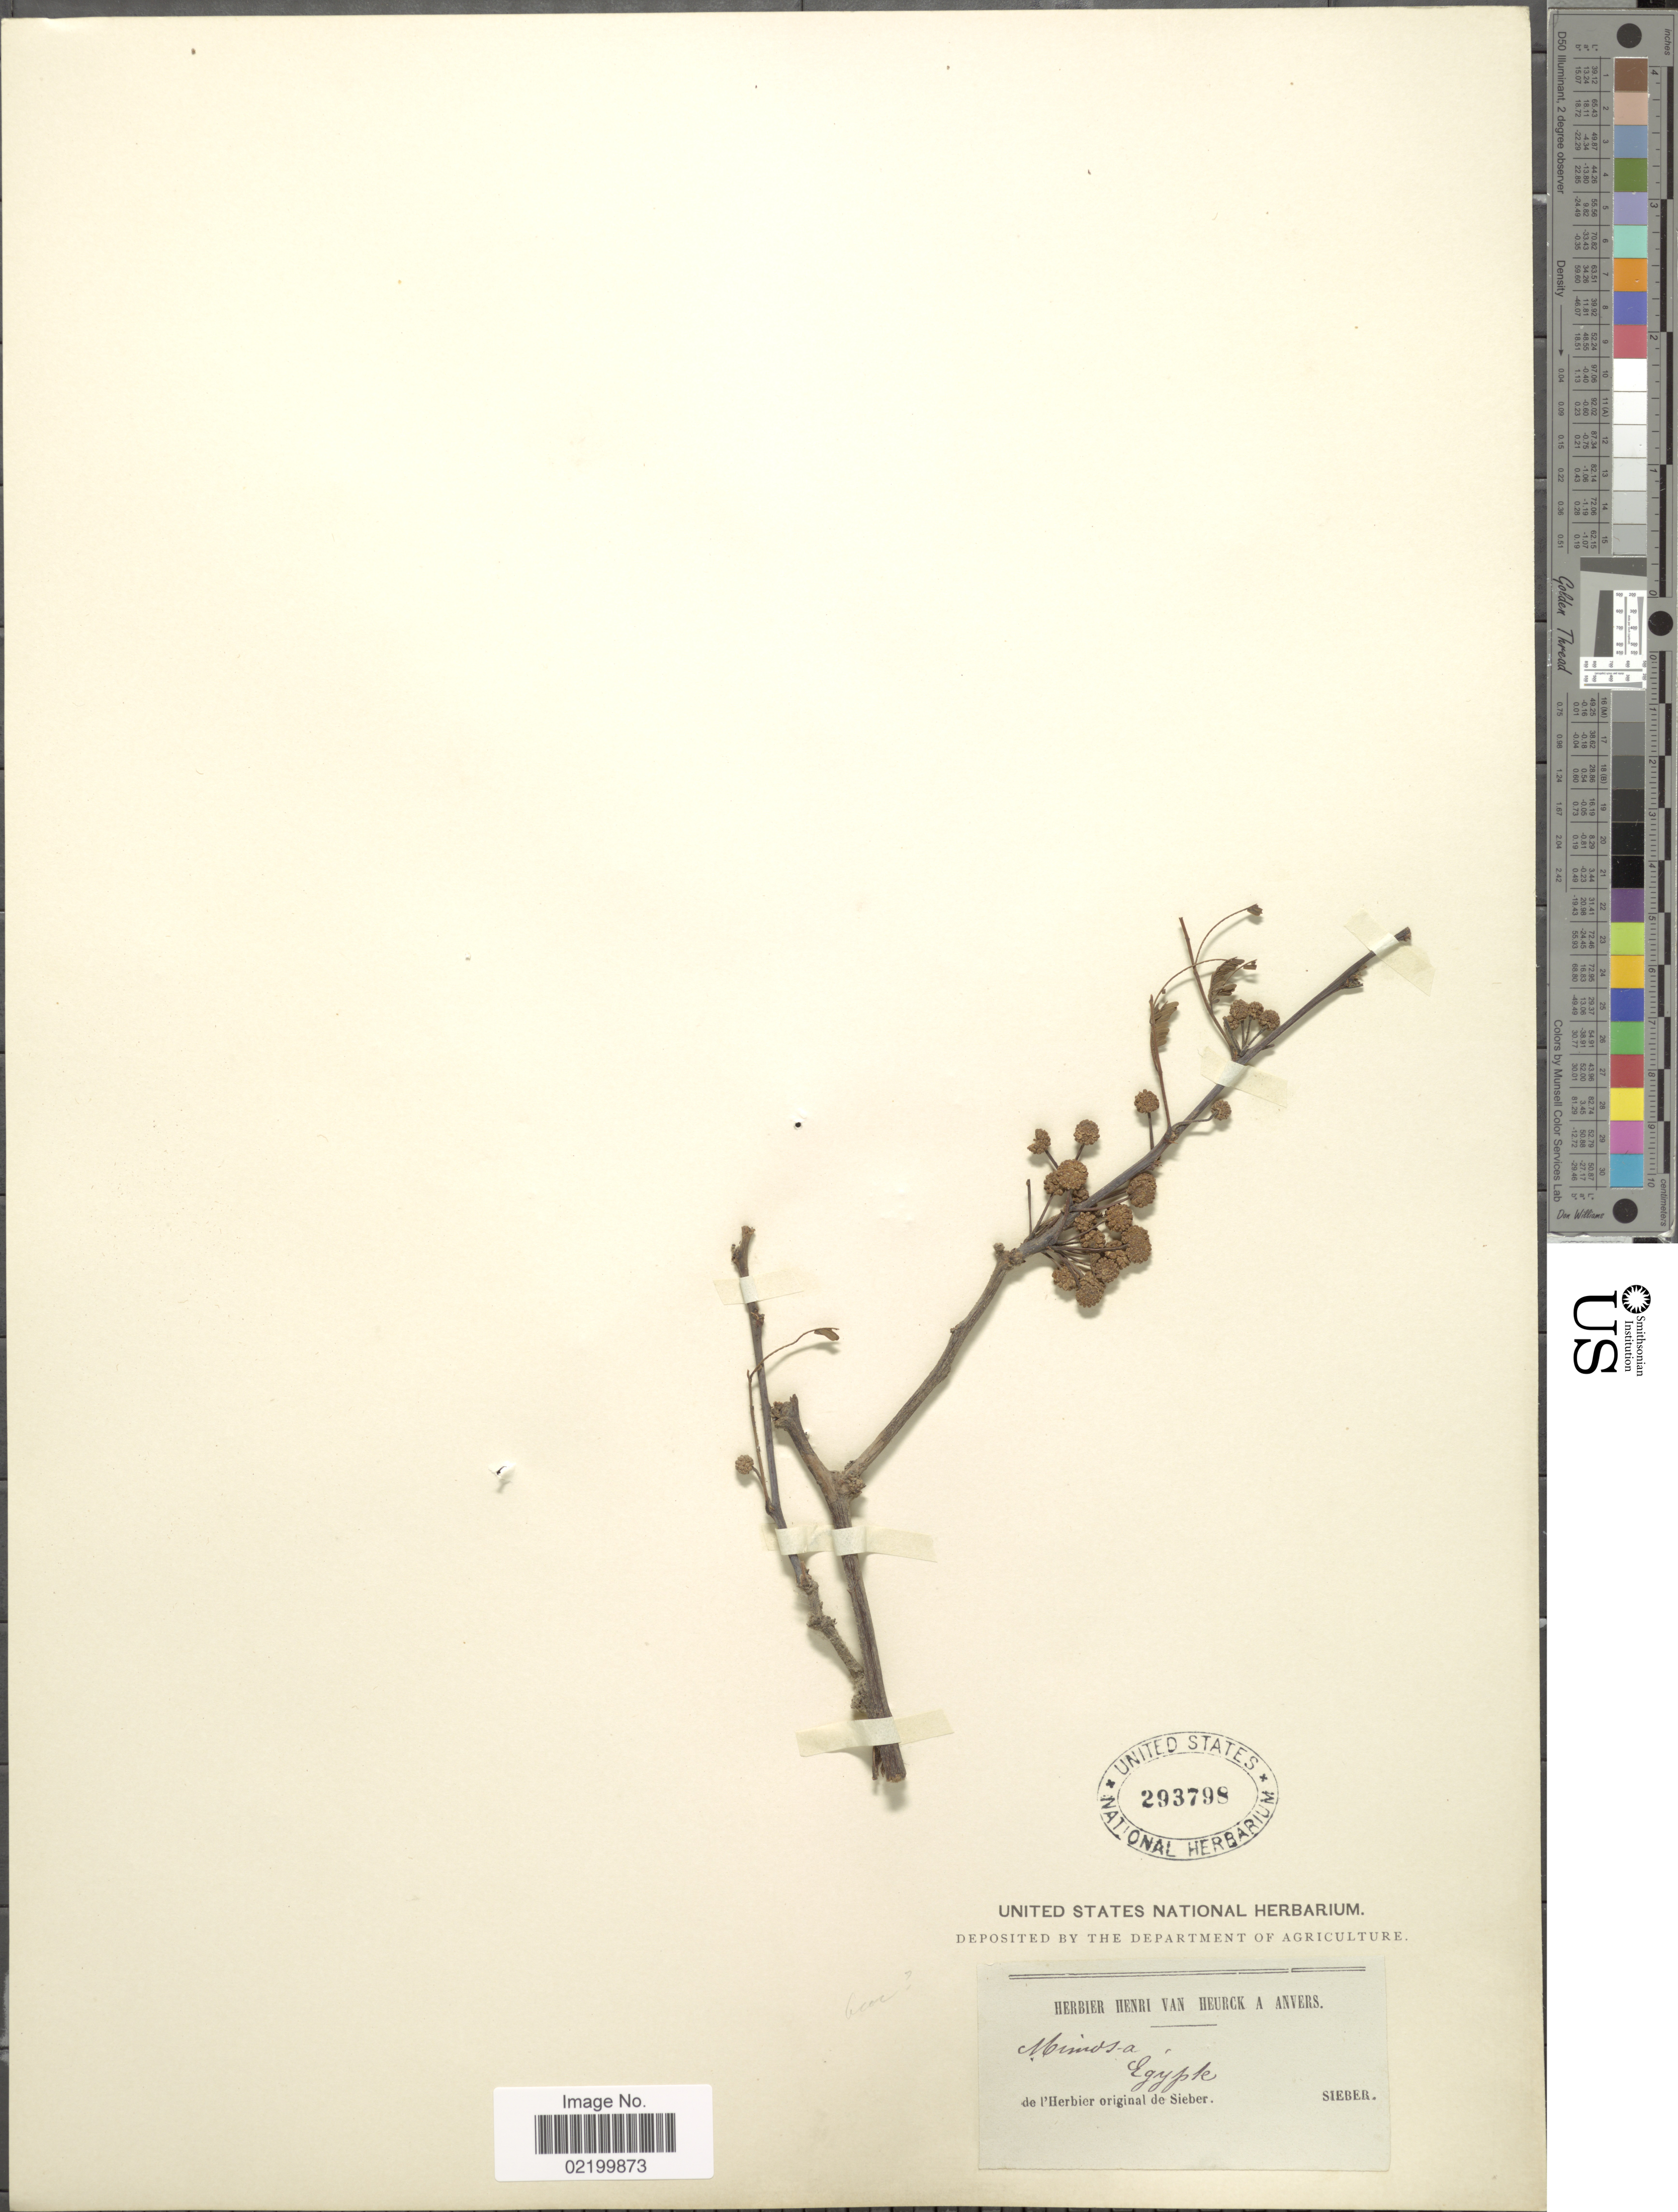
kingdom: Plantae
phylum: Tracheophyta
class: Magnoliopsida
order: Fabales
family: Fabaceae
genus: Acacia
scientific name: Acacia sp.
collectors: -- Sieber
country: Egypt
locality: Egypte. de l'Herbier original de Sieber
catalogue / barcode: US 293798